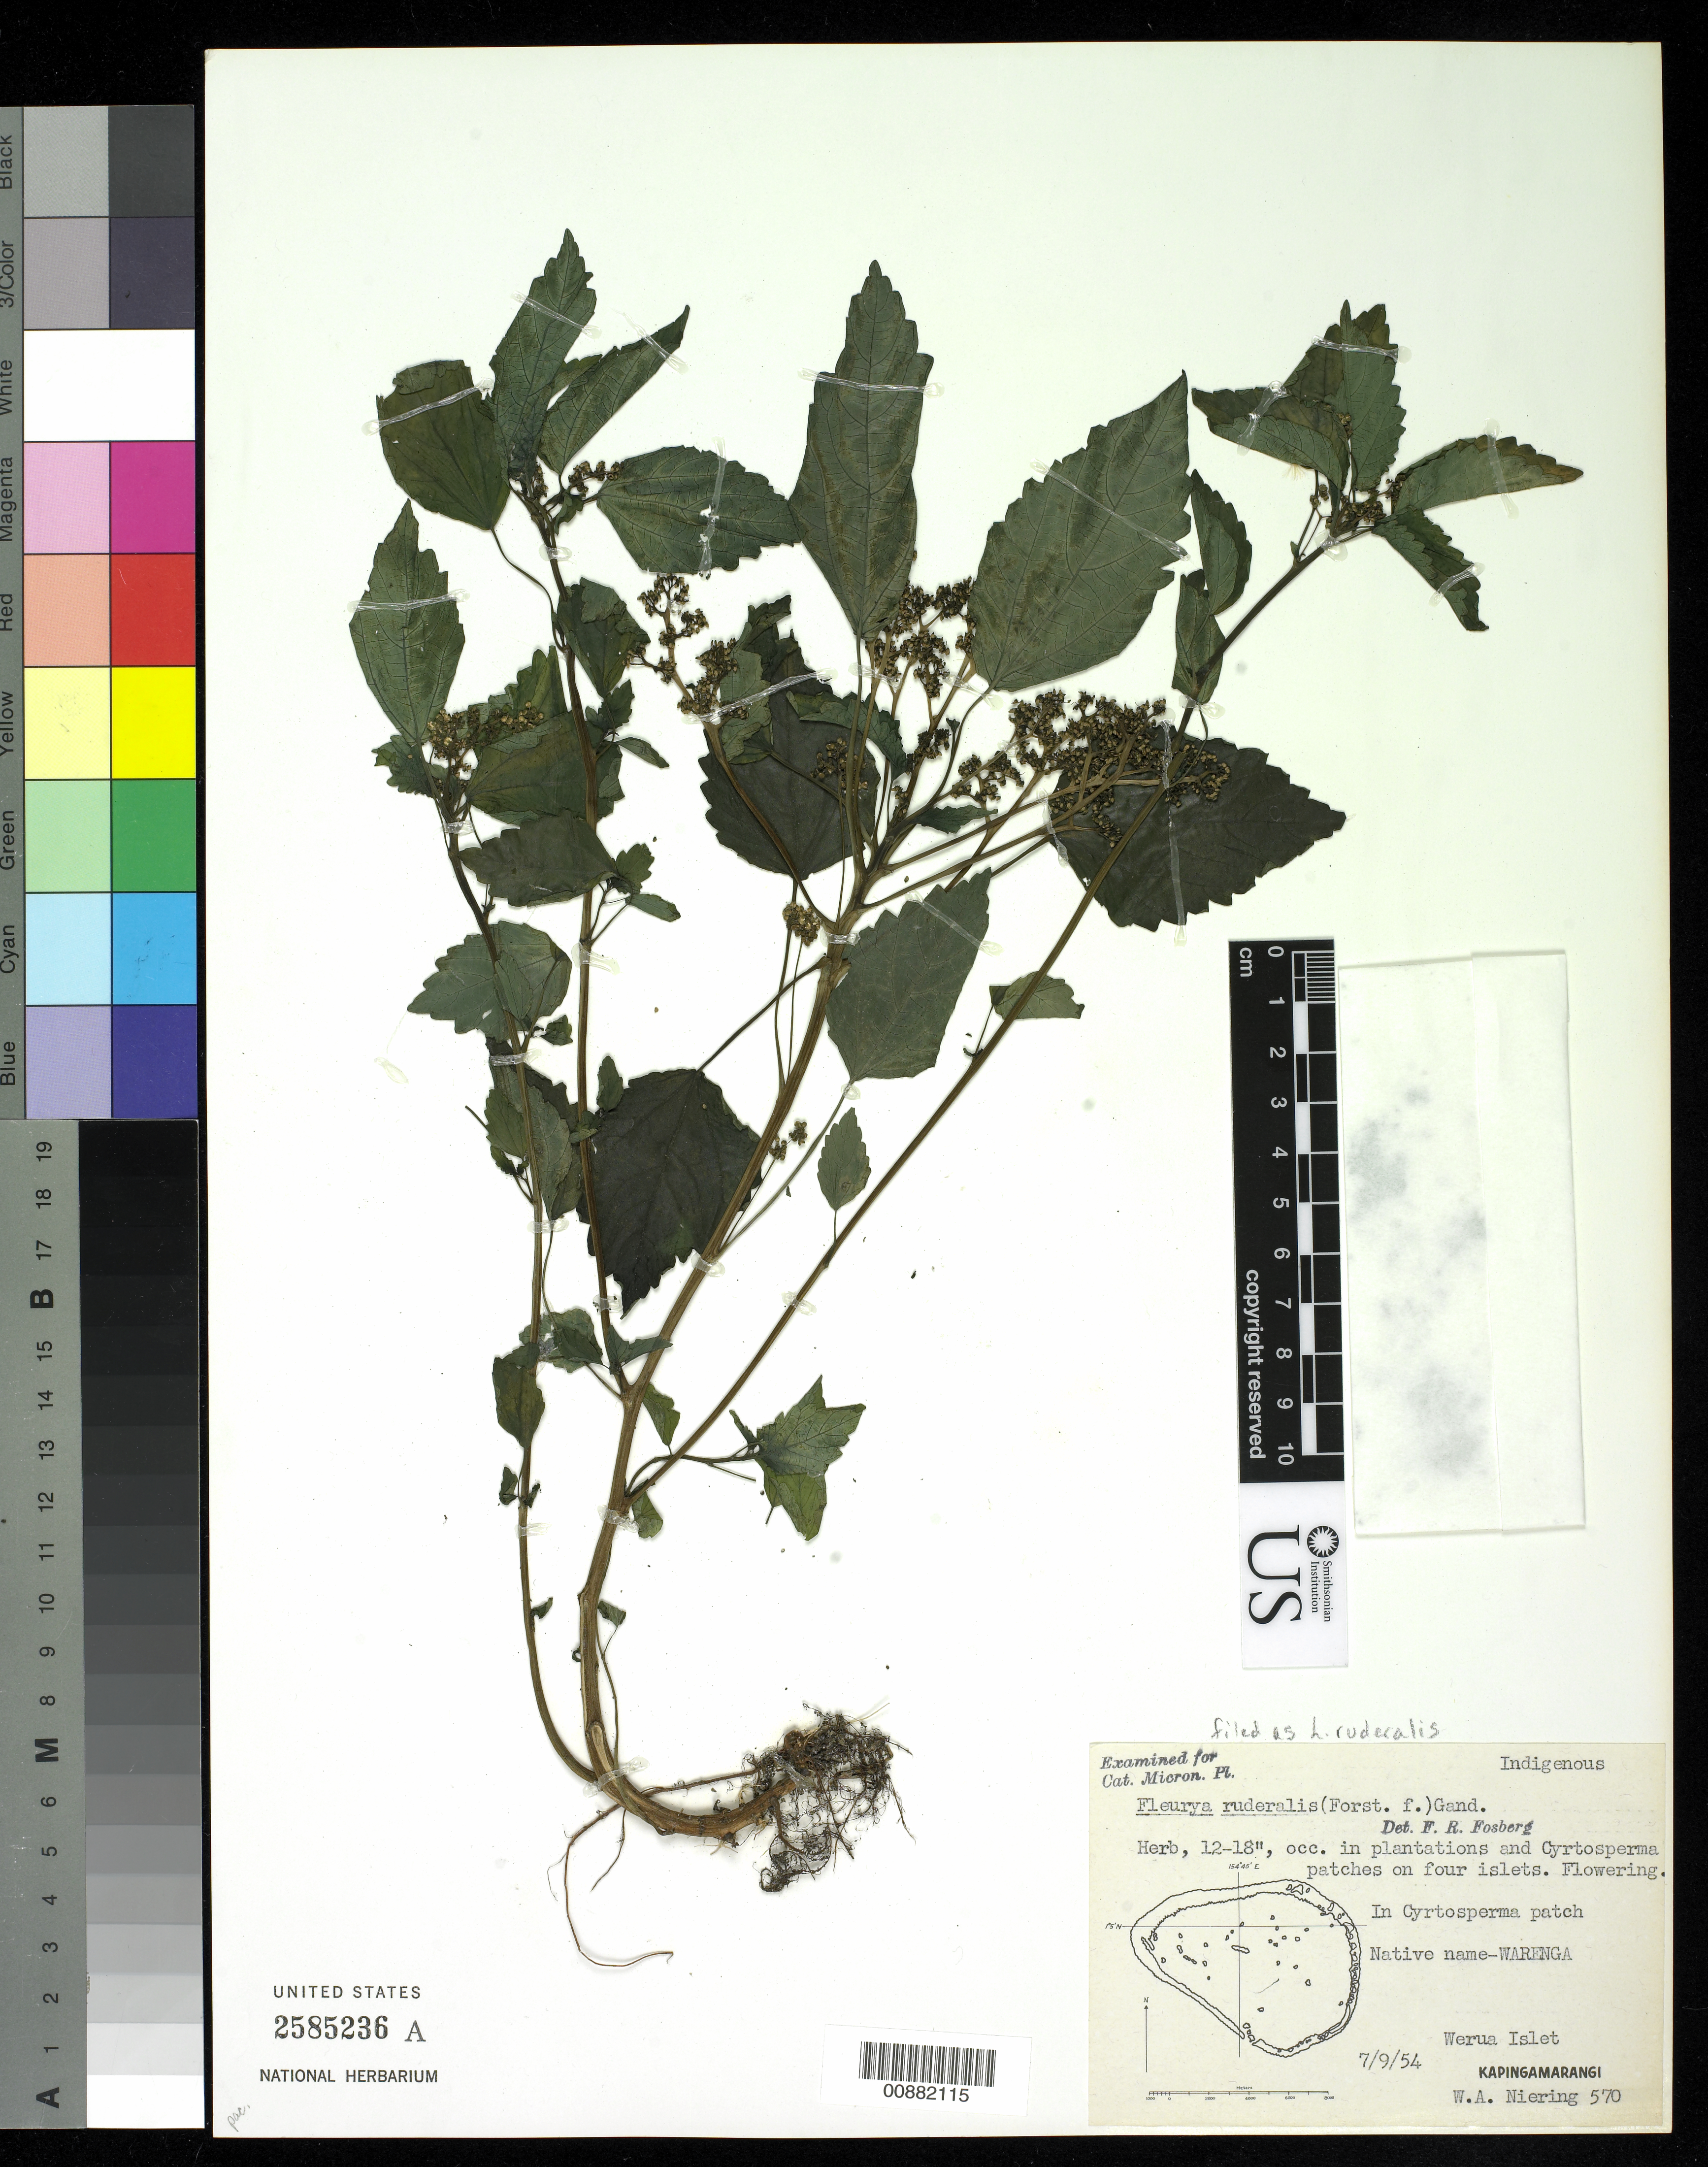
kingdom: Plantae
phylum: Tracheophyta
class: Magnoliopsida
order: Rosales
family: Urticaceae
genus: Laportea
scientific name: Laportea ruderalis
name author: (G. Forst.) Chew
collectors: W. Niering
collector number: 570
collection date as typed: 09 Jul 1954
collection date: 1954-07-09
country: Micronesia, Federated States of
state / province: Pohnpei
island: Kapingamarangi Atoll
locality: Weua islet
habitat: in cyrtosperma patch.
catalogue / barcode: US 2585236A